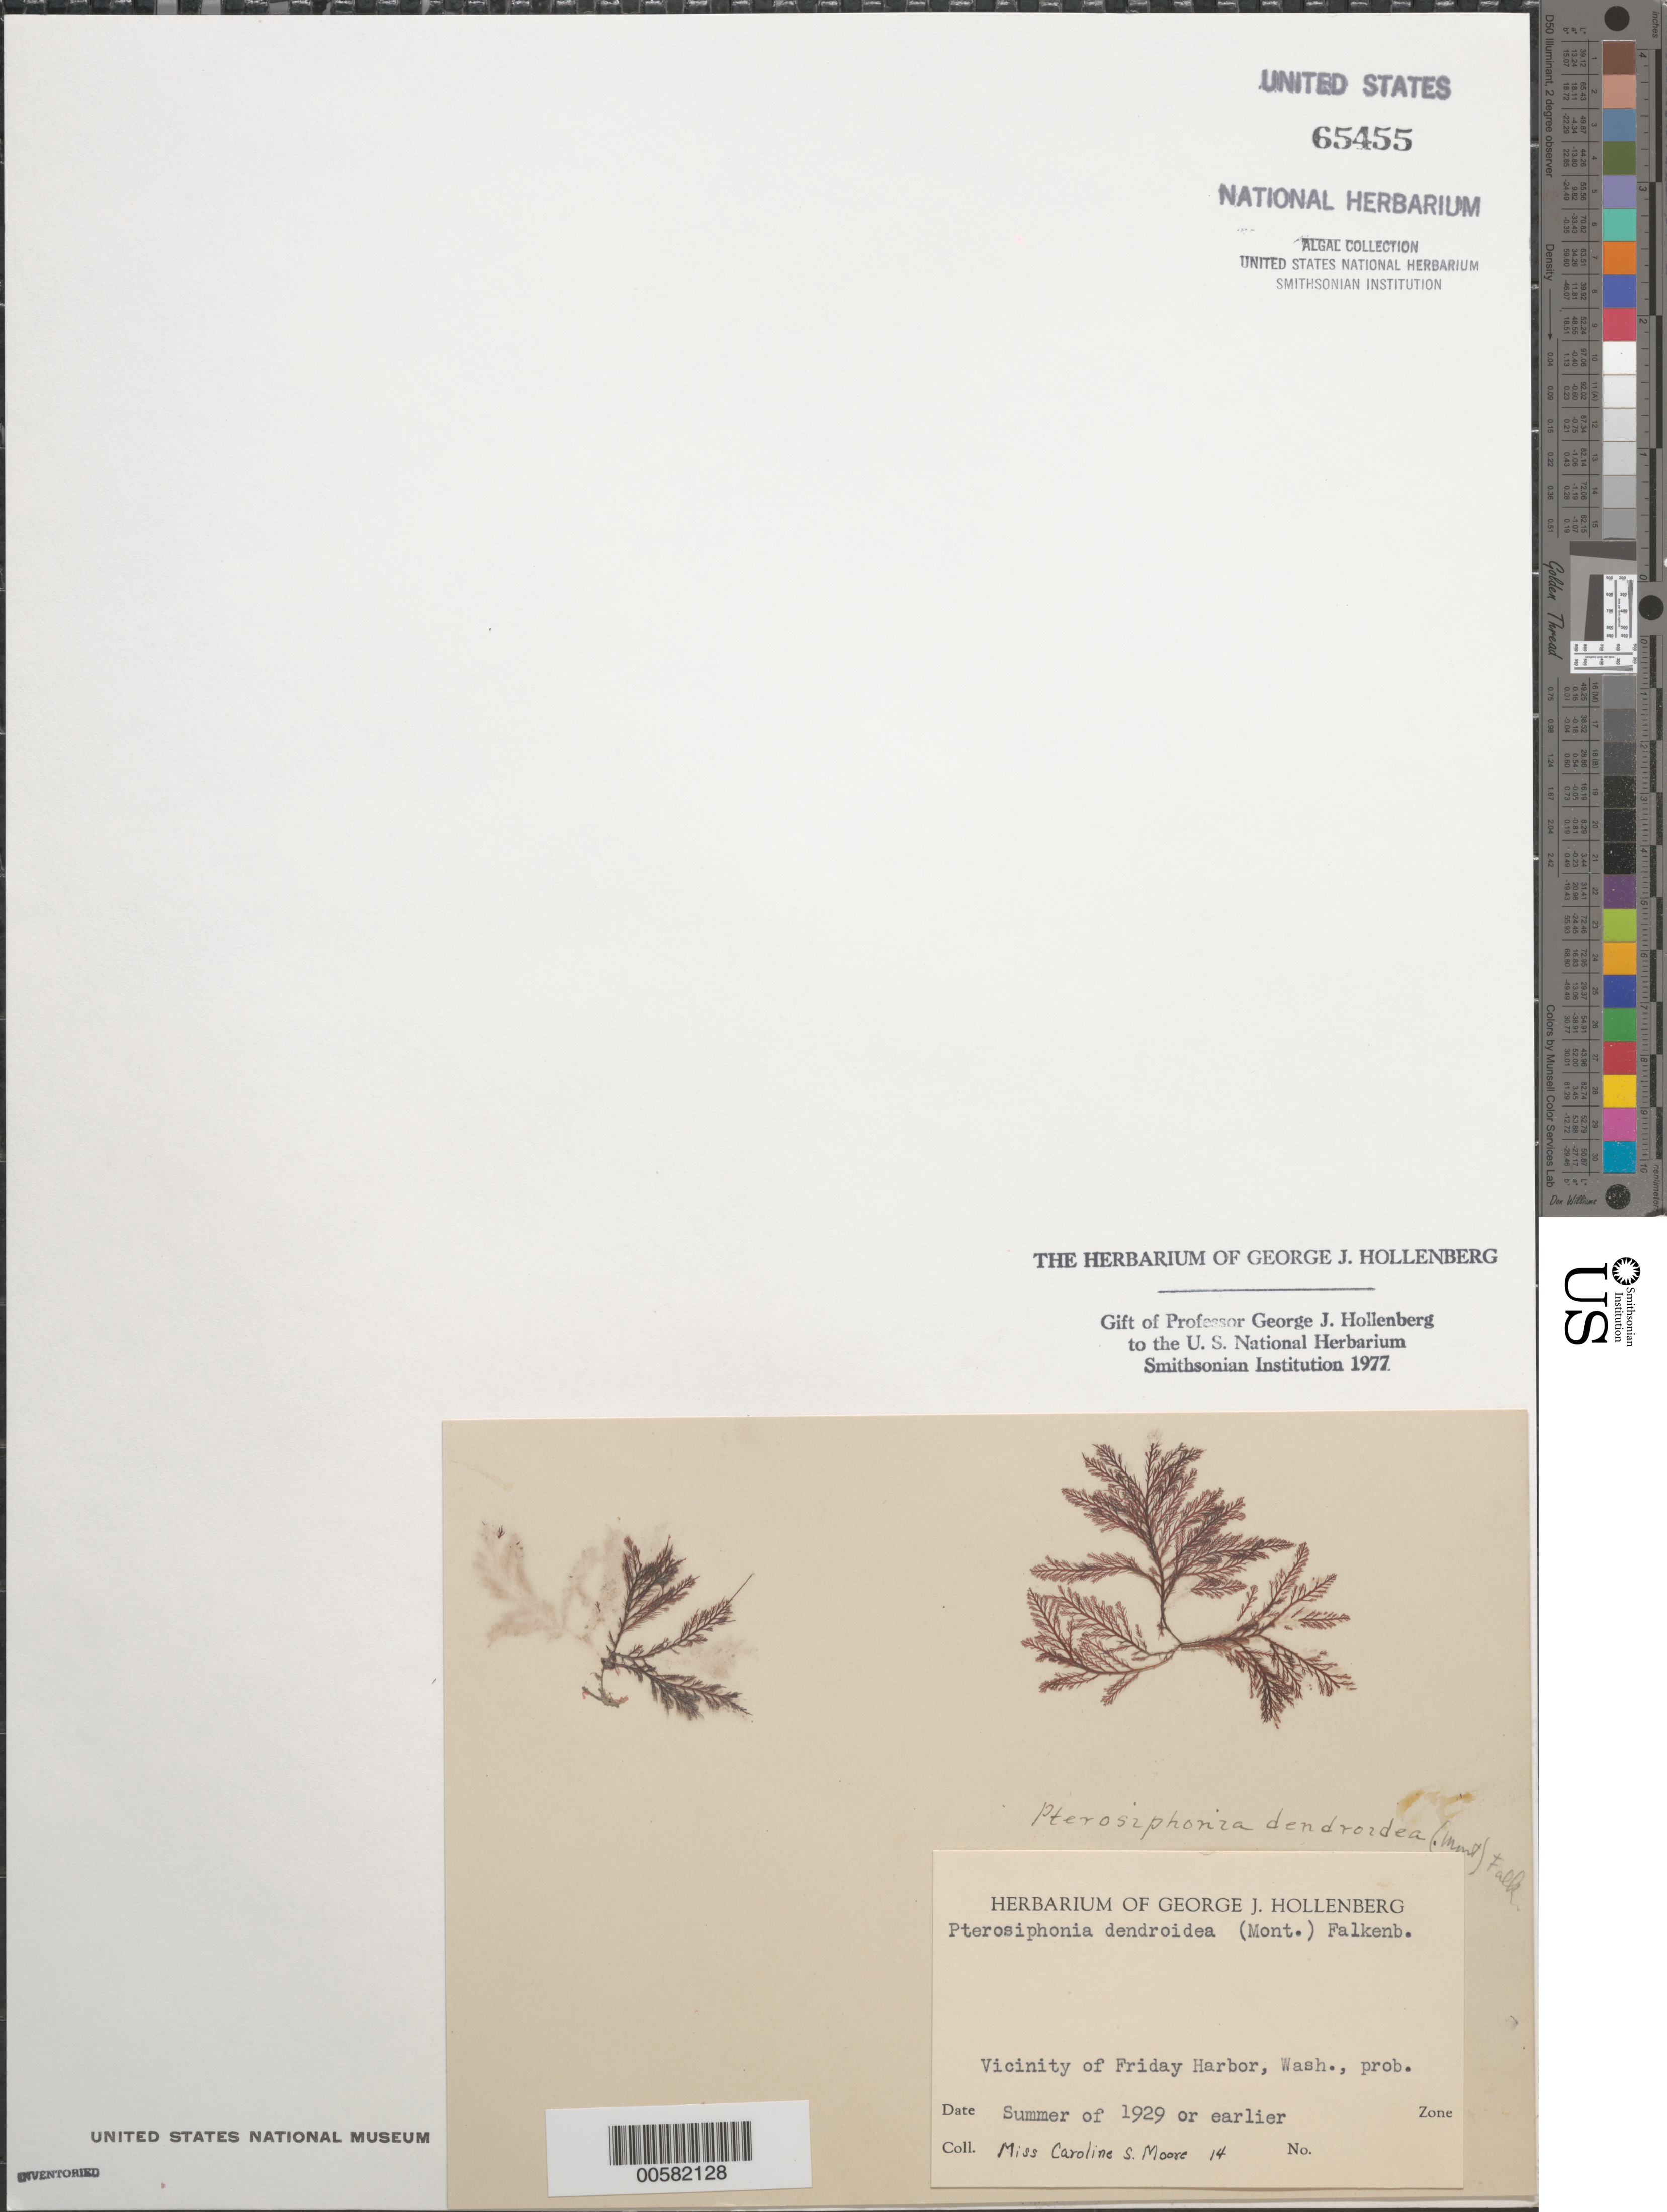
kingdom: Plantae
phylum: Rhodophyta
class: Florideophyceae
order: Ceramiales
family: Rhodomelaceae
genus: Symphyocladiella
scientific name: Symphyocladiella dendroidea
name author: (Montagne) Bustamante et al.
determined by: Algae name updating Project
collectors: C. Moore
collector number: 14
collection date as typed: Sum 1929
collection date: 1929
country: United States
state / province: Washington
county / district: San Juan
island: San Juan Island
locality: Probably Friday Harbor area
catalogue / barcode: US 65455